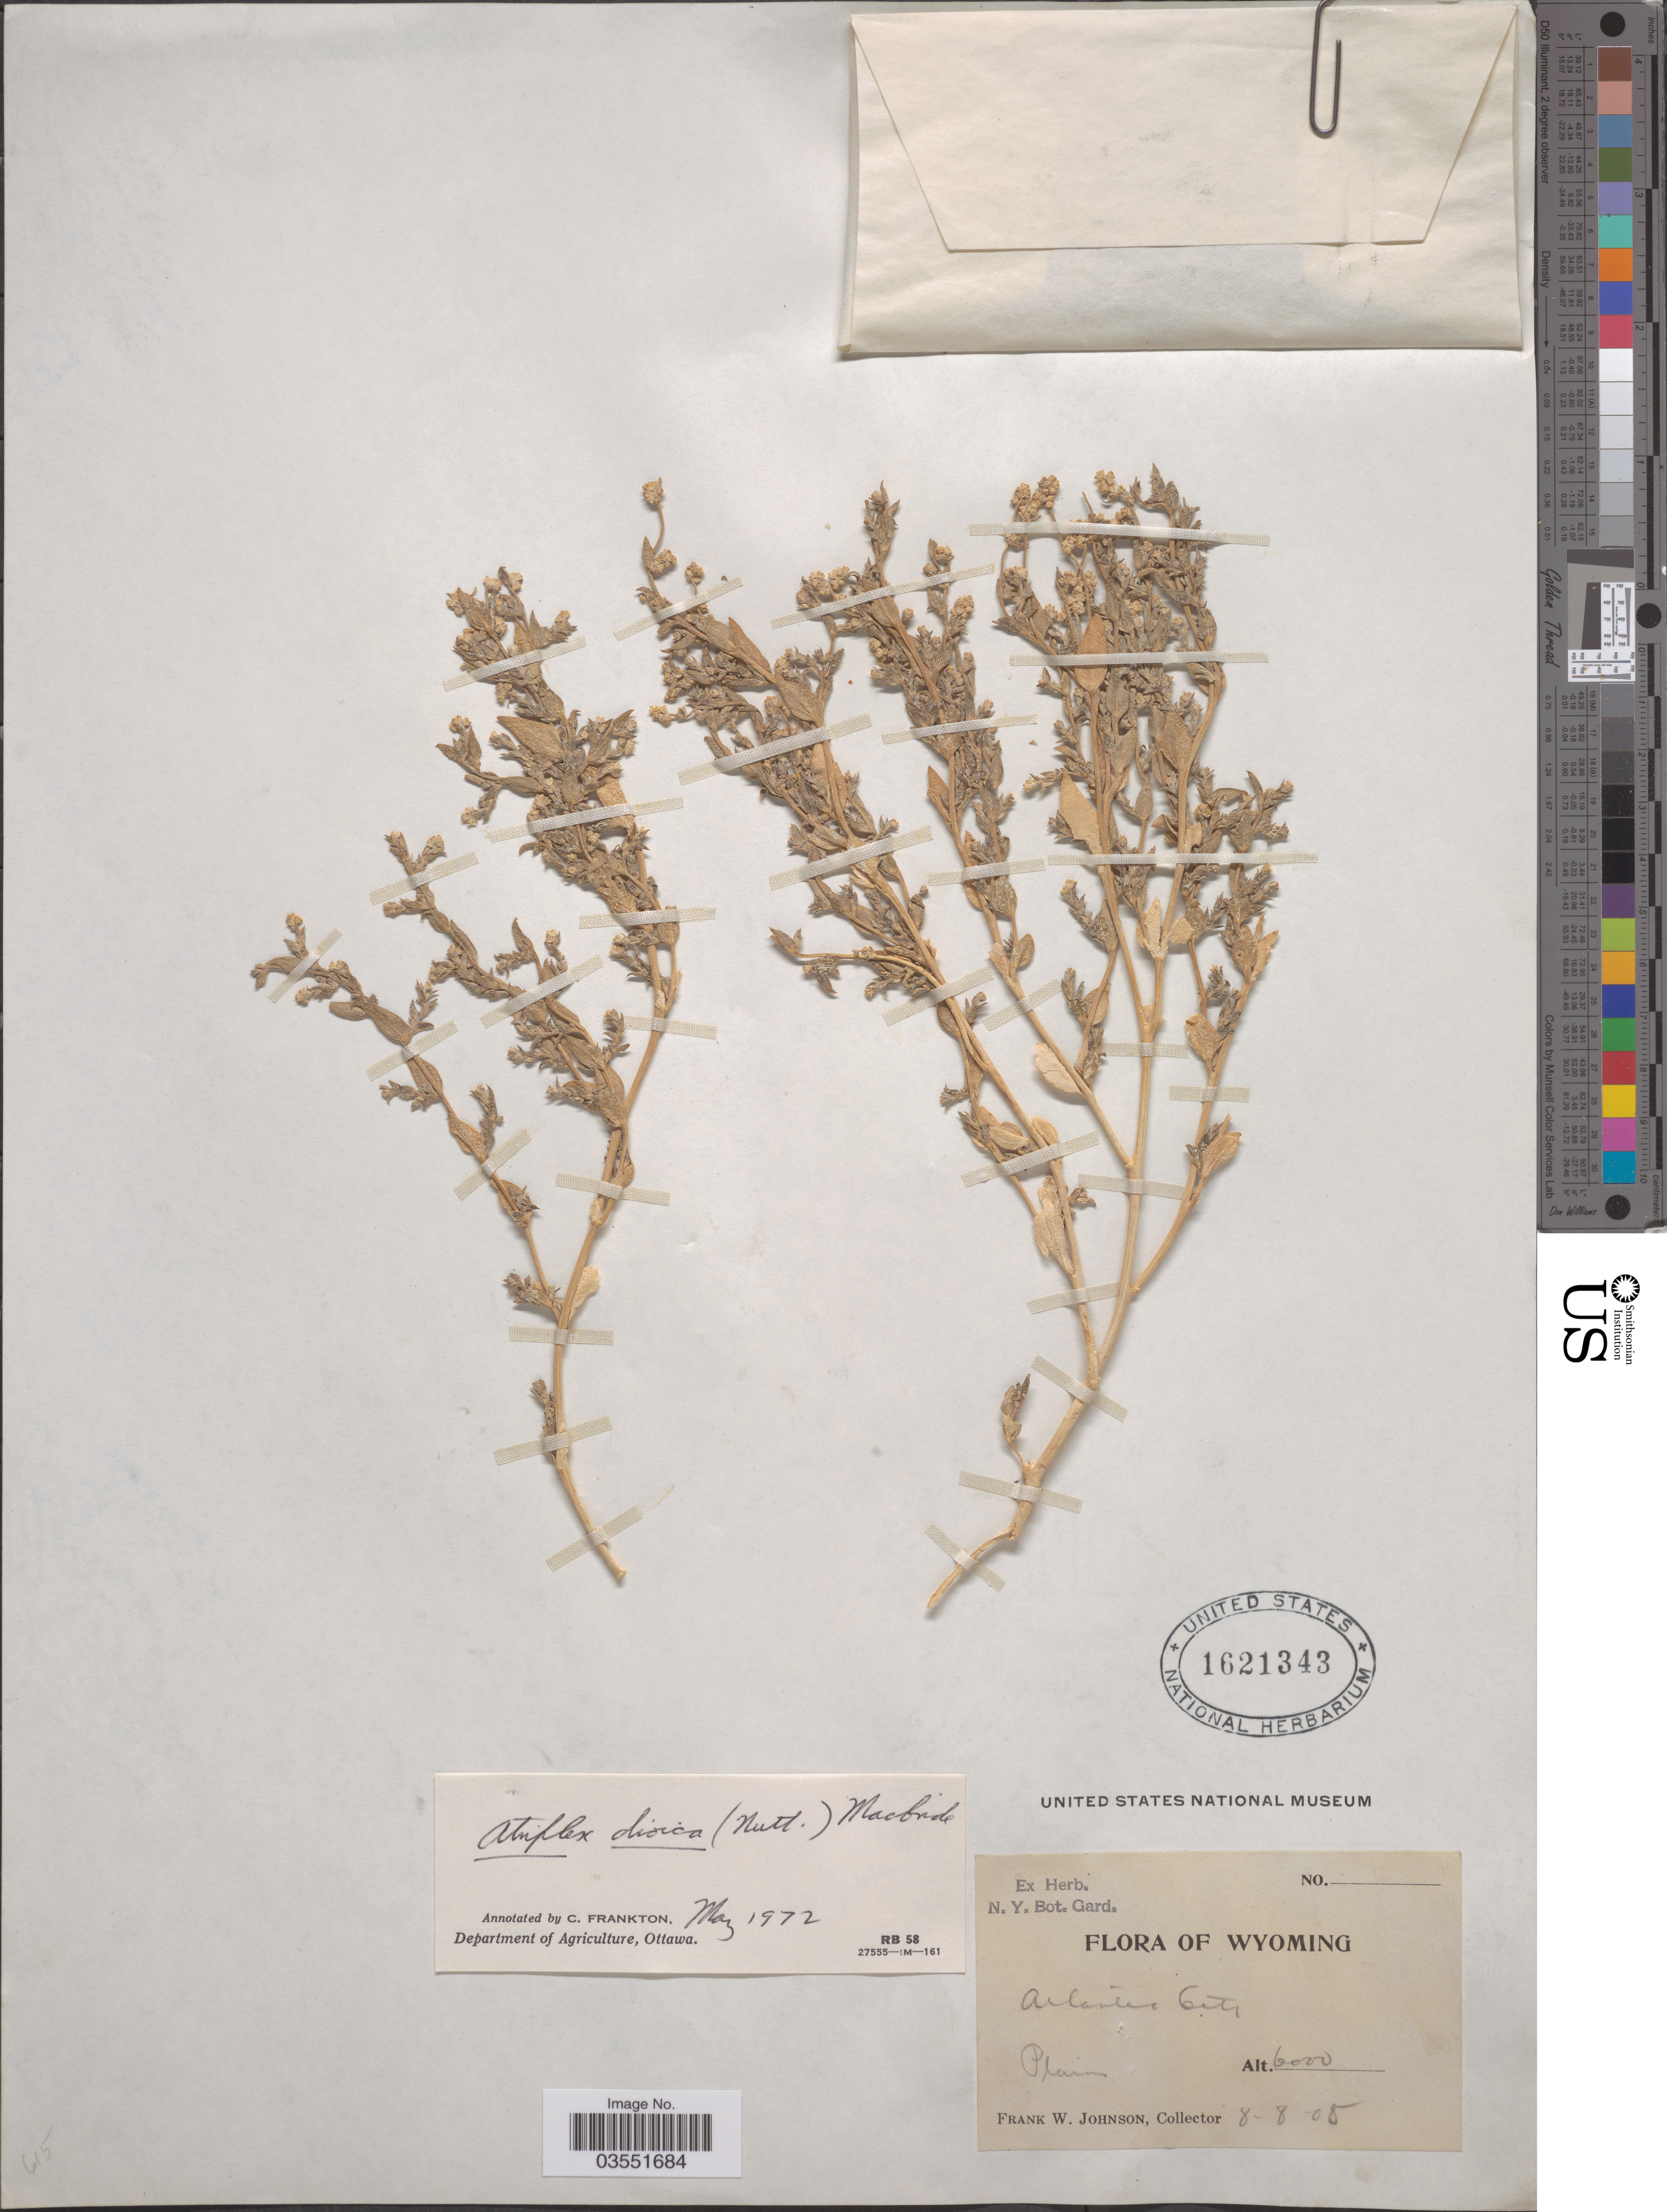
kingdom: Plantae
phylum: Tracheophyta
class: Magnoliopsida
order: Caryophyllales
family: Amaranthaceae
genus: Stutzia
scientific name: Stutzia dioica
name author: (Nutt.) E.H. Zacharias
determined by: Strong, Mark T., (BOT), Smithsonian Institution - National Museum of Natural History (UNITED STATES)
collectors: F. W. Johnson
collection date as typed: Transcribed d/m/y: 8/8/5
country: United States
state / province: Wyoming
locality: Atlantic City.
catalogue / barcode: US 1621343